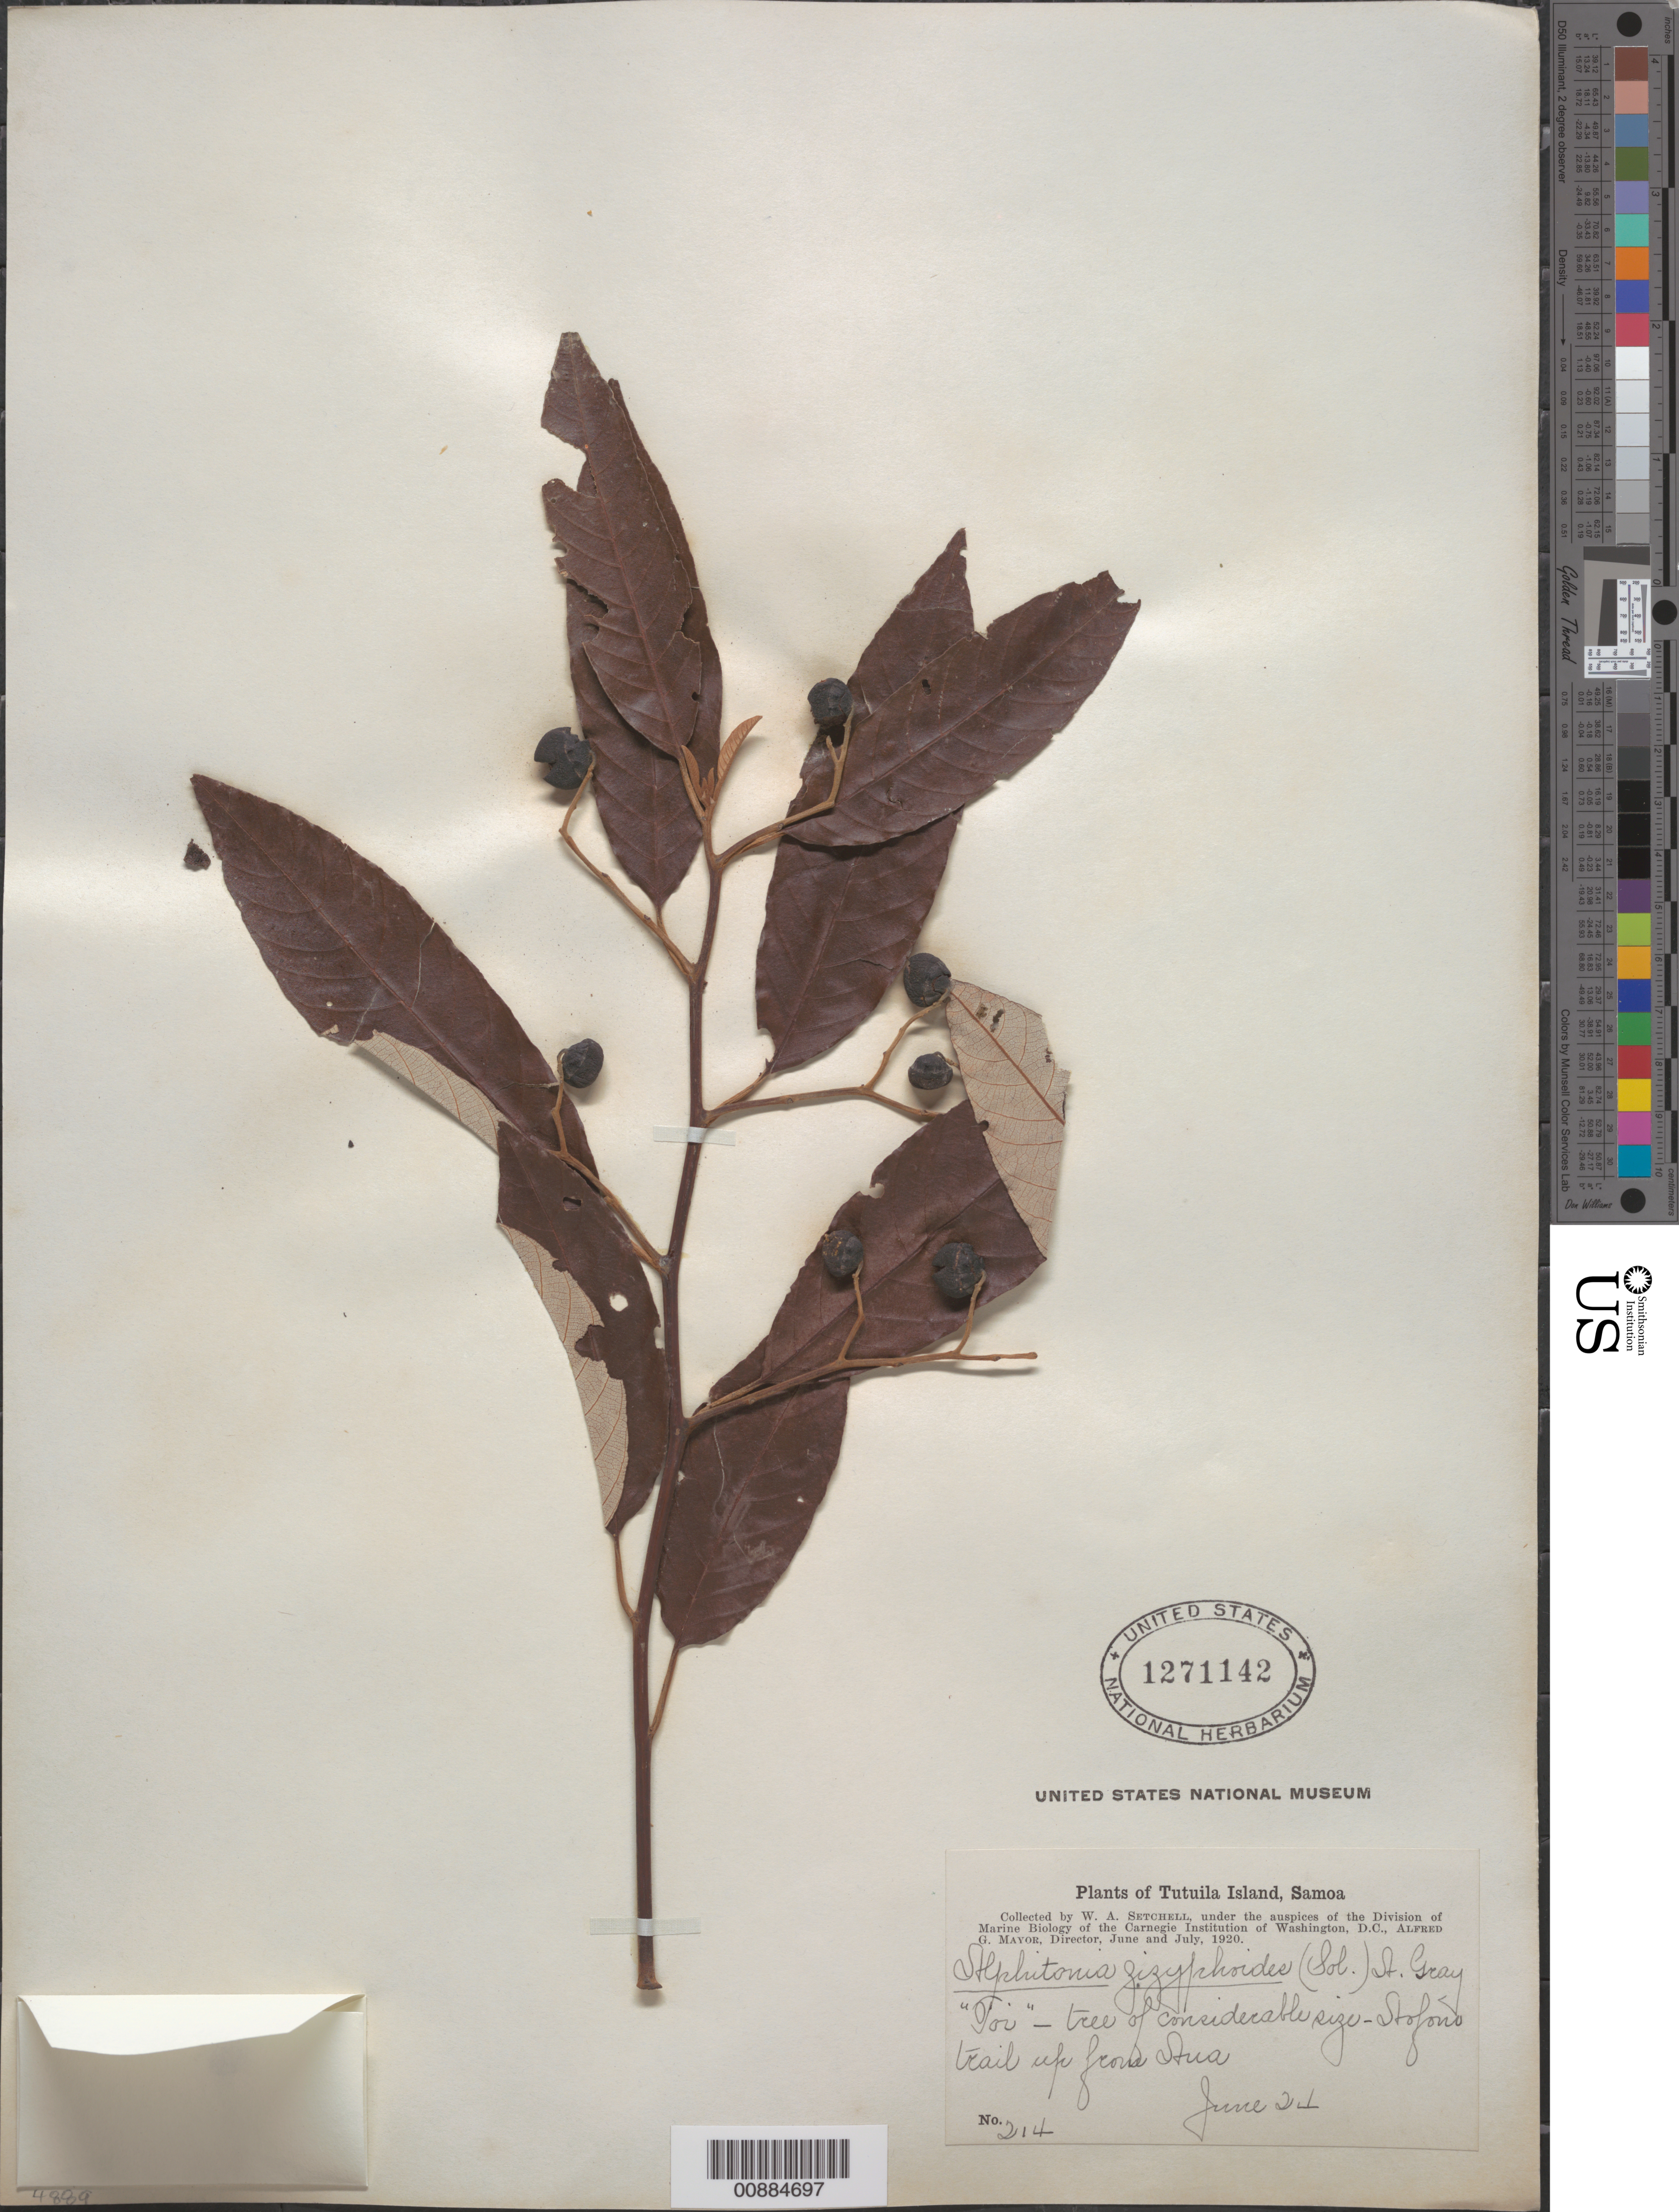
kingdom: Plantae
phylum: Tracheophyta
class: Magnoliopsida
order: Rosales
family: Rhamnaceae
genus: Alphitonia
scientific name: Alphitonia zizyphoides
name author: (Sol. ex Spreng.) A. Gray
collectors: W. Setchell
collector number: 214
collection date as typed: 21 Jun 1920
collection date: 1920-06-21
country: American Samoa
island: Tutua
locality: Aofono trail up from Aua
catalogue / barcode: US 1271142